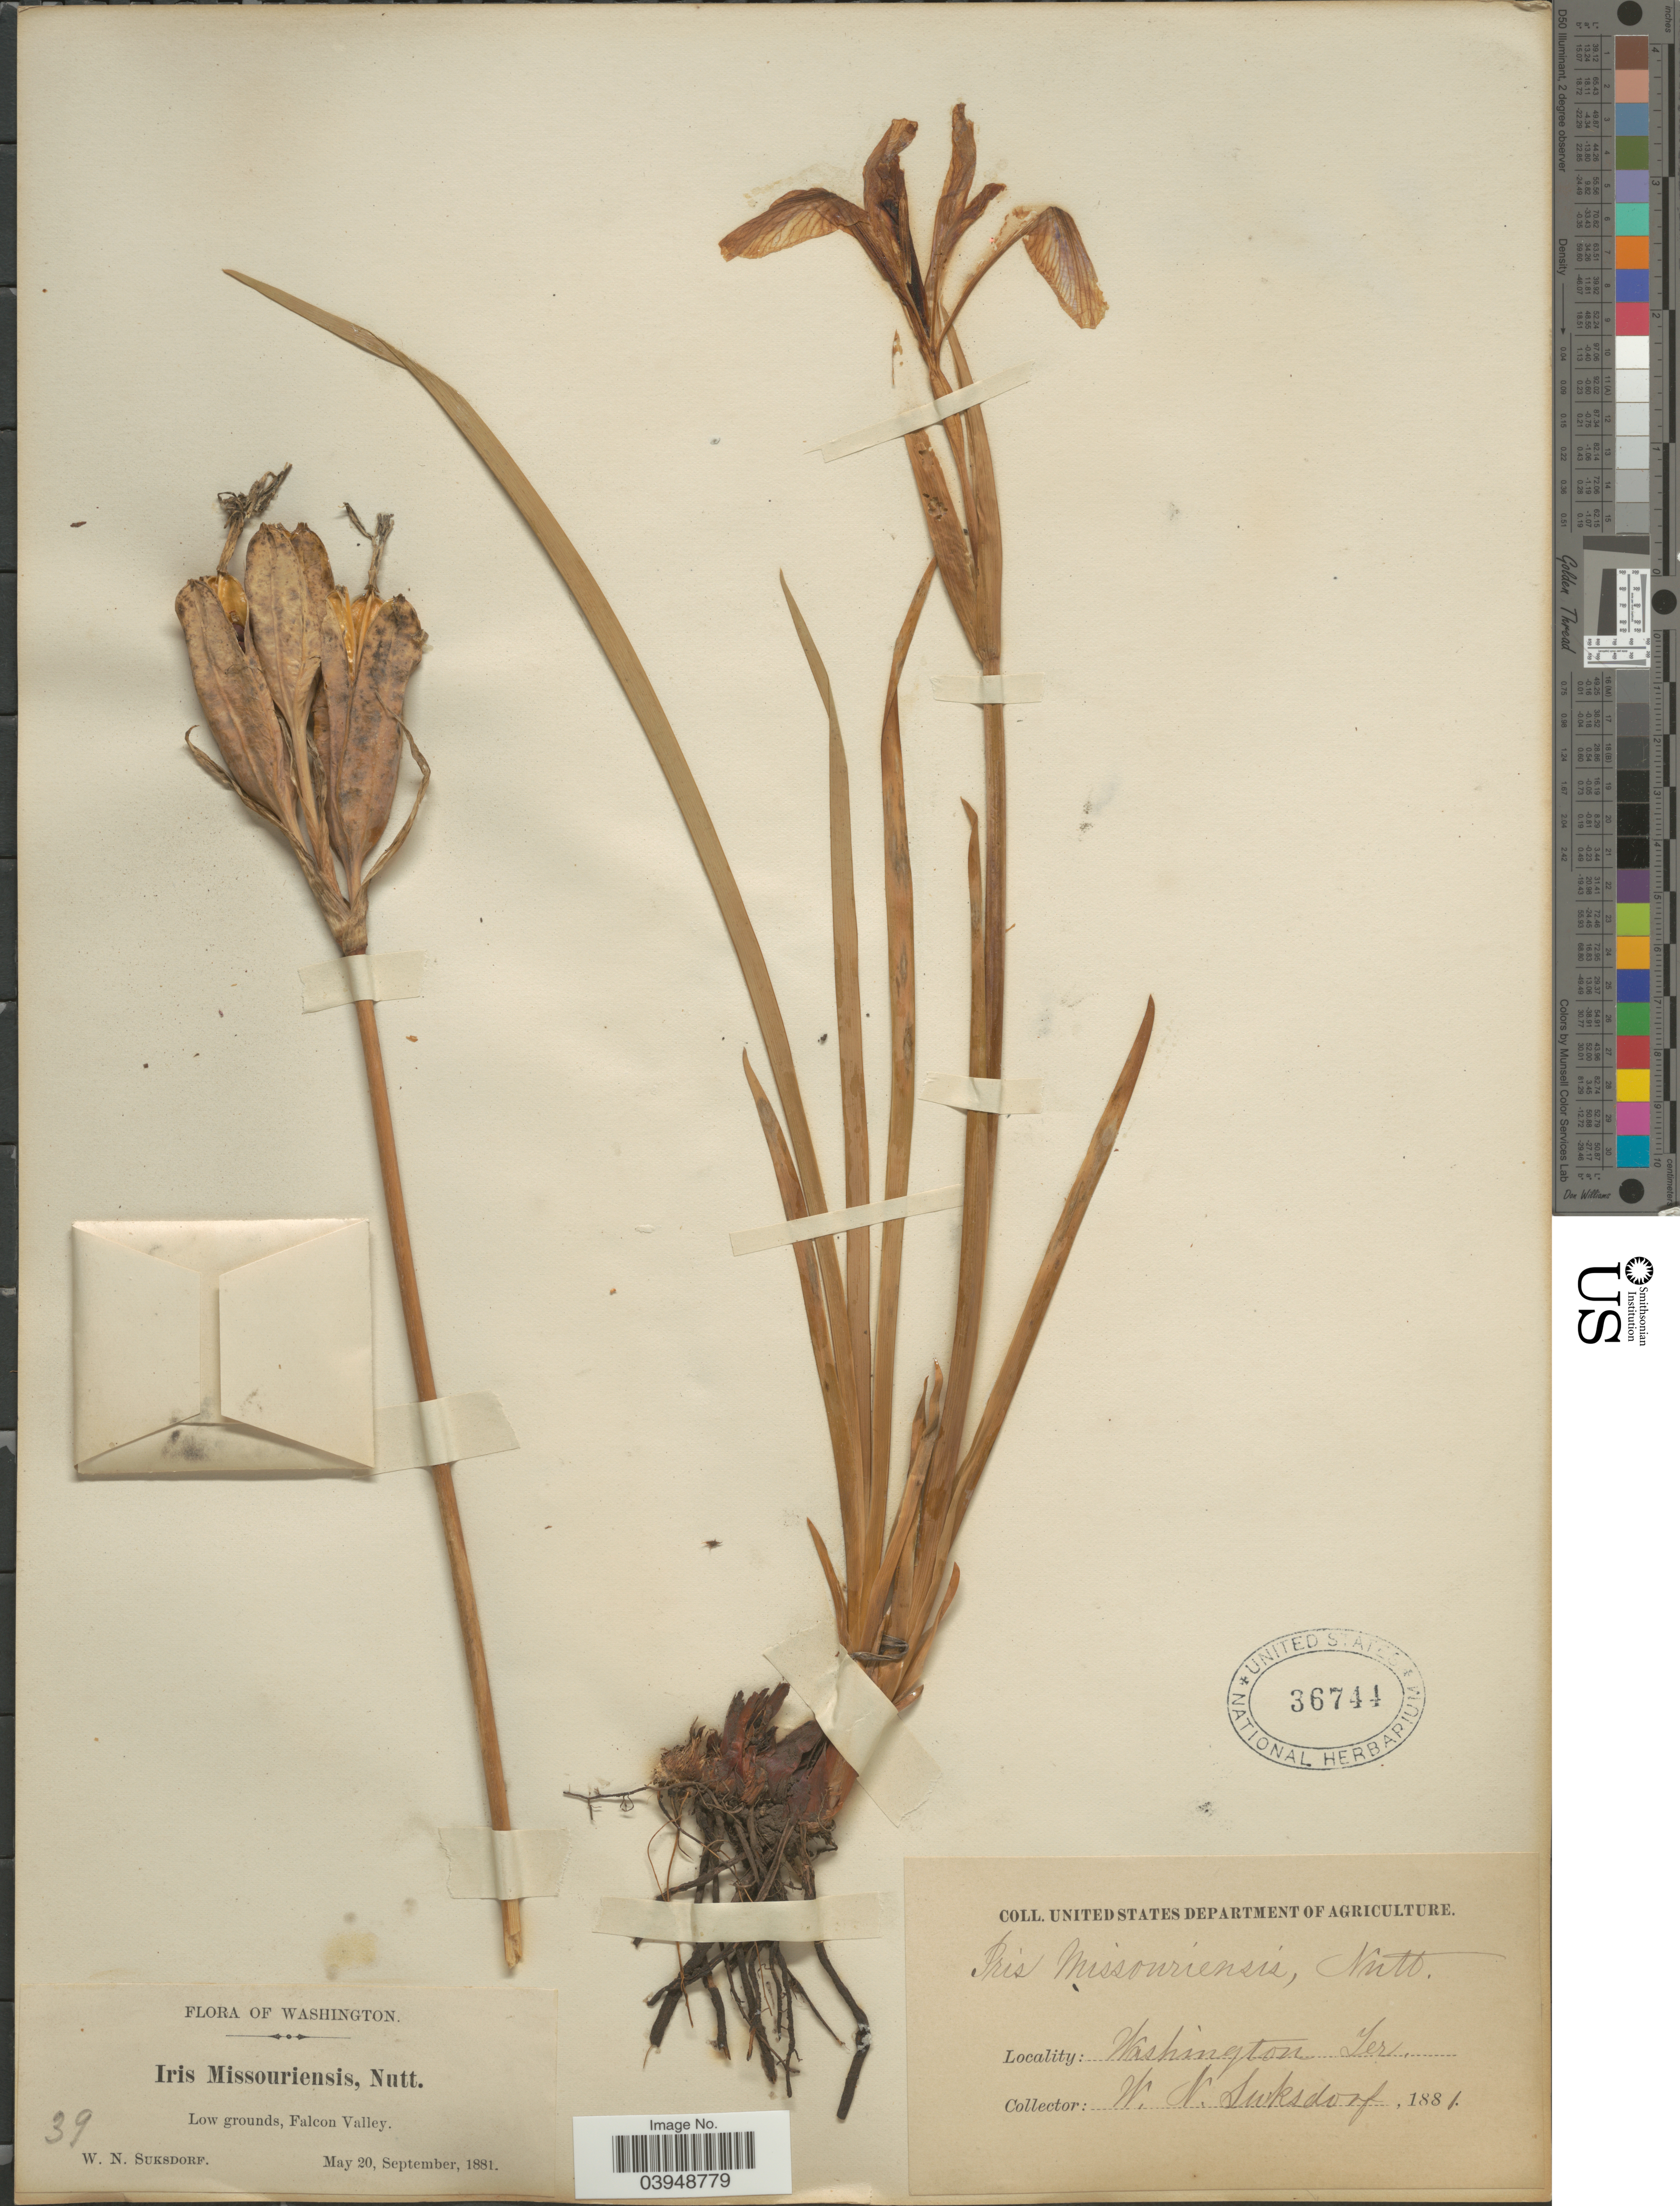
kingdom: Plantae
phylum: Tracheophyta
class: Liliopsida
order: Asparagales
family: Iridaceae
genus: Iris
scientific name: Iris missouriensis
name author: Nutt.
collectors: W. N. Suksdorf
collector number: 39?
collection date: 1881-05-20/1881-09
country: United States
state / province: Washington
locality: Low grounds, Falcon Valley. Washington Ter.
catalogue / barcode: US 36744